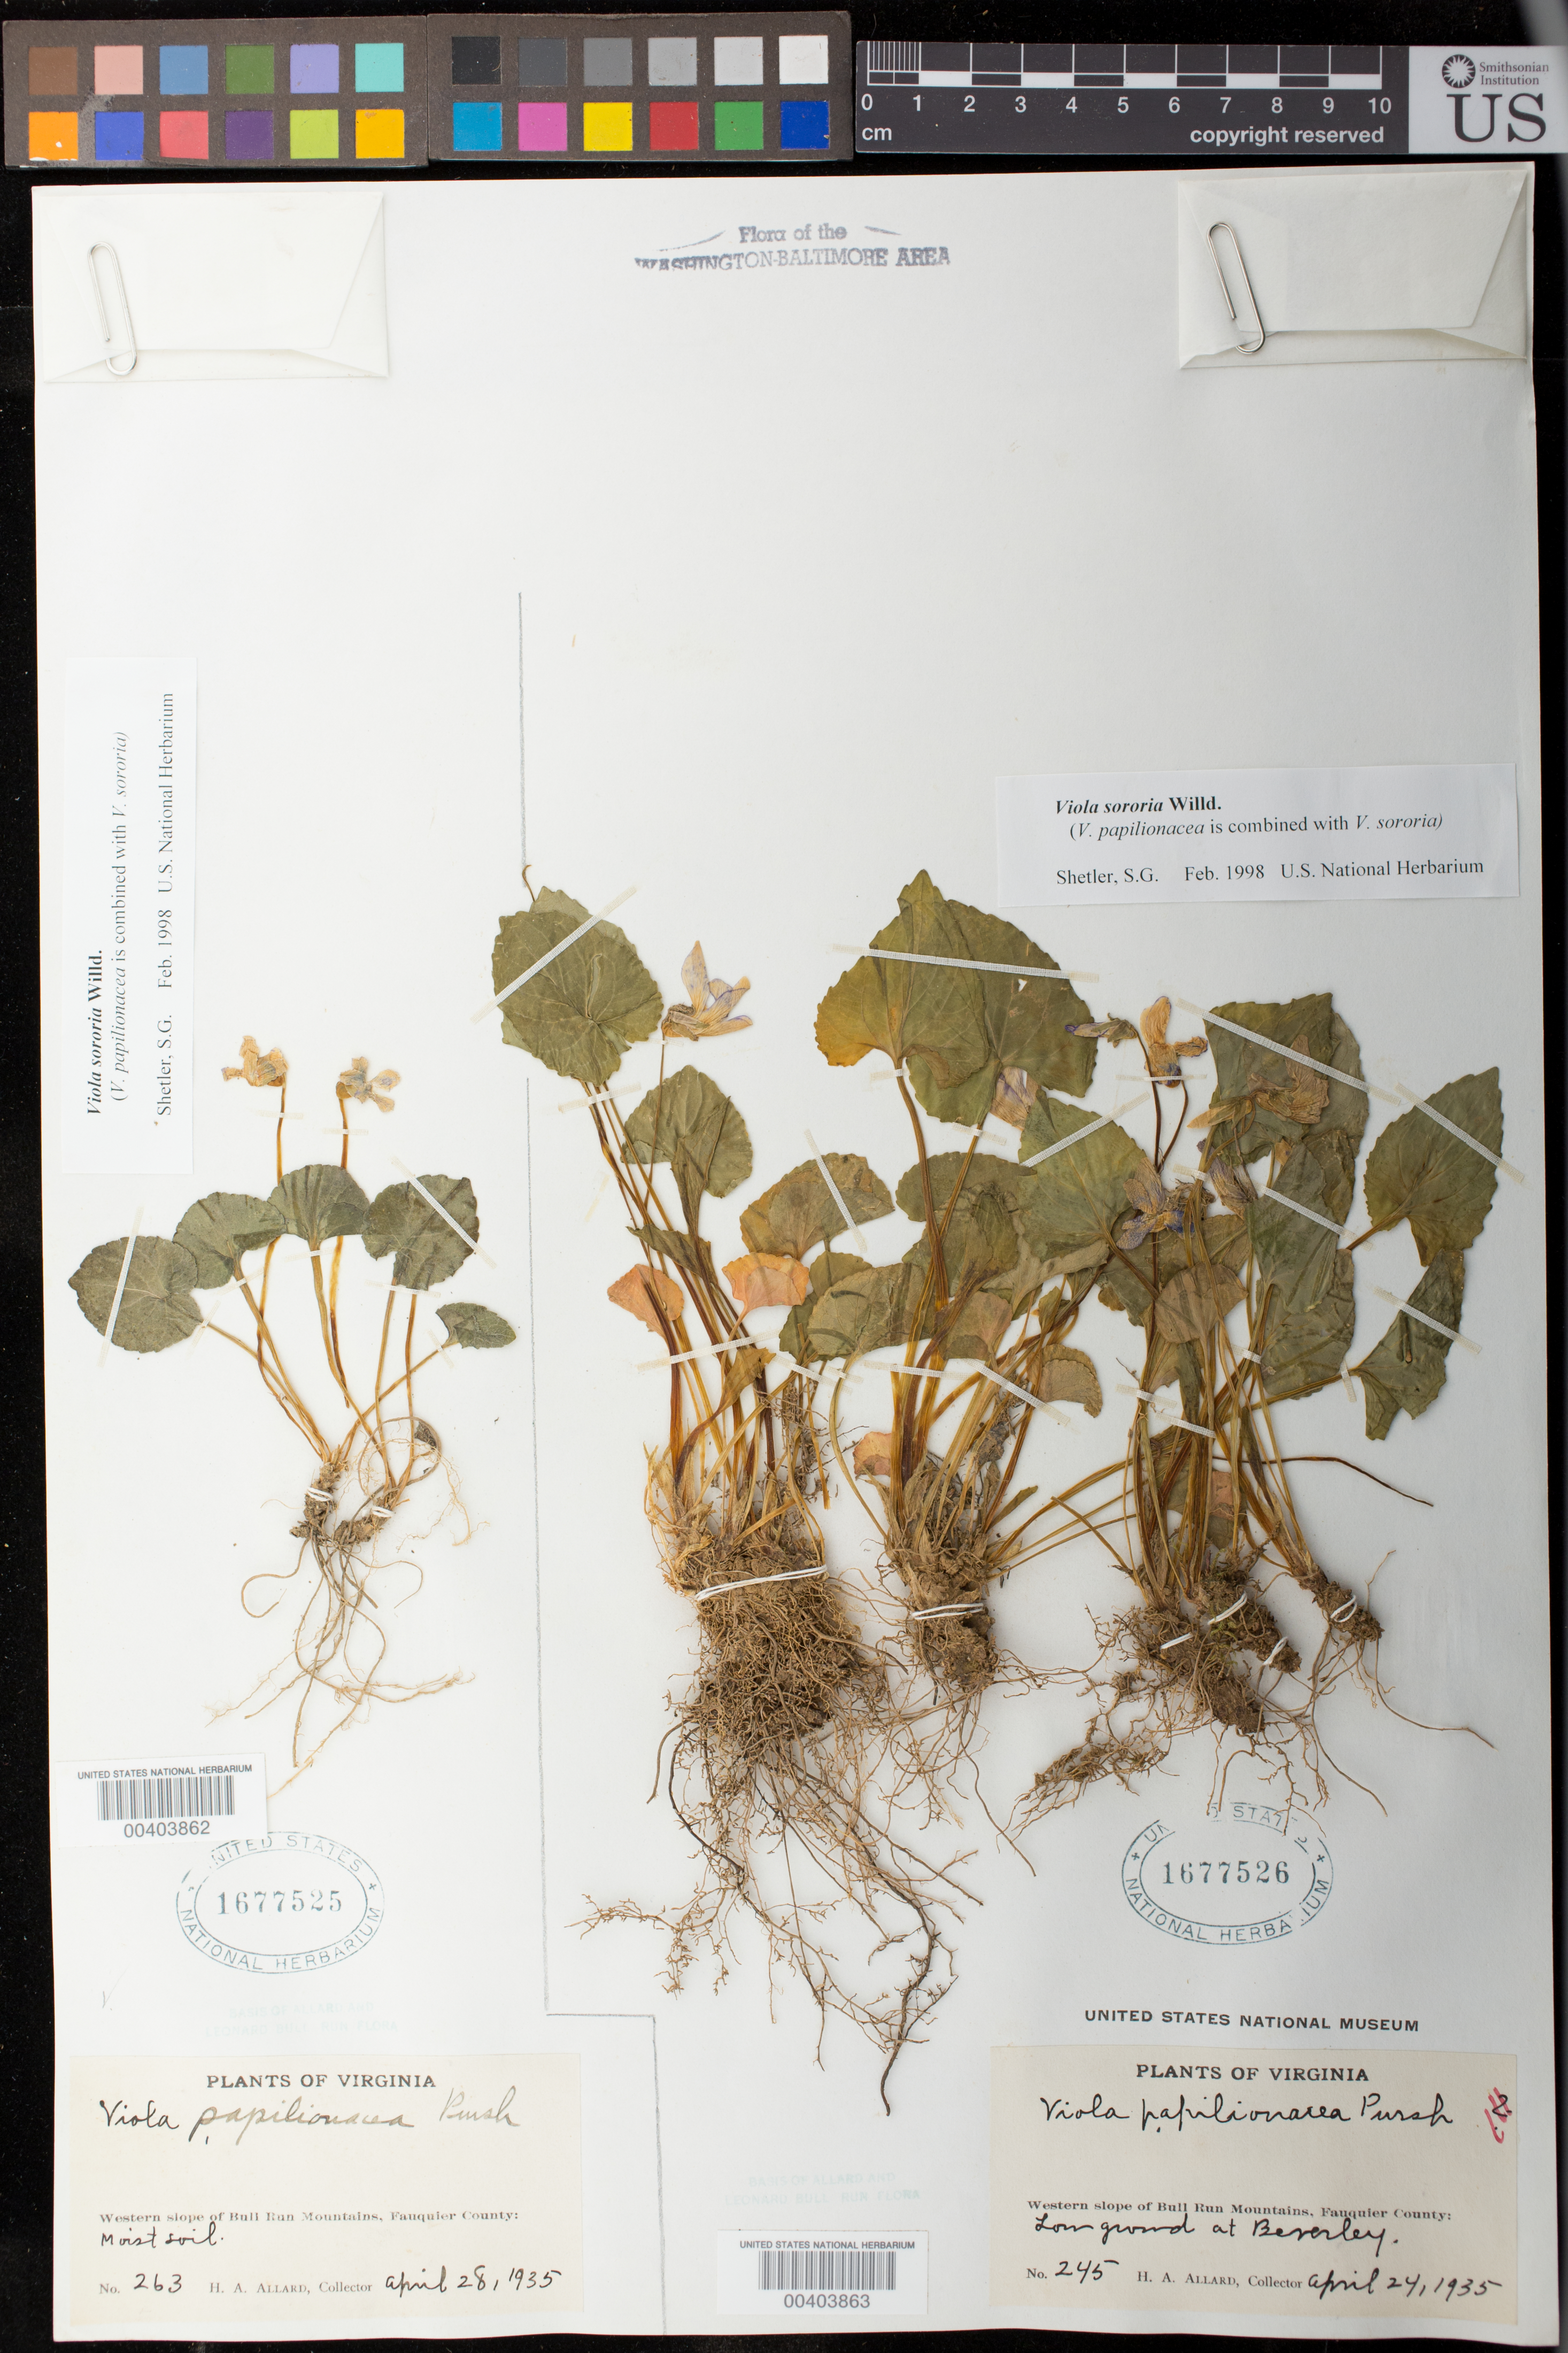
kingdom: Plantae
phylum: Tracheophyta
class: Magnoliopsida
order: Malpighiales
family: Violaceae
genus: Viola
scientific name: Viola sororia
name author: Willd.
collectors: H. A. Allard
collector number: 263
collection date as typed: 28 Apr 1935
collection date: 1935-04-28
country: United States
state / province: Virginia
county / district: Fauquier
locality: Western slope of Bull Run Mts.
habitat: Moist soil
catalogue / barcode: US 1677525